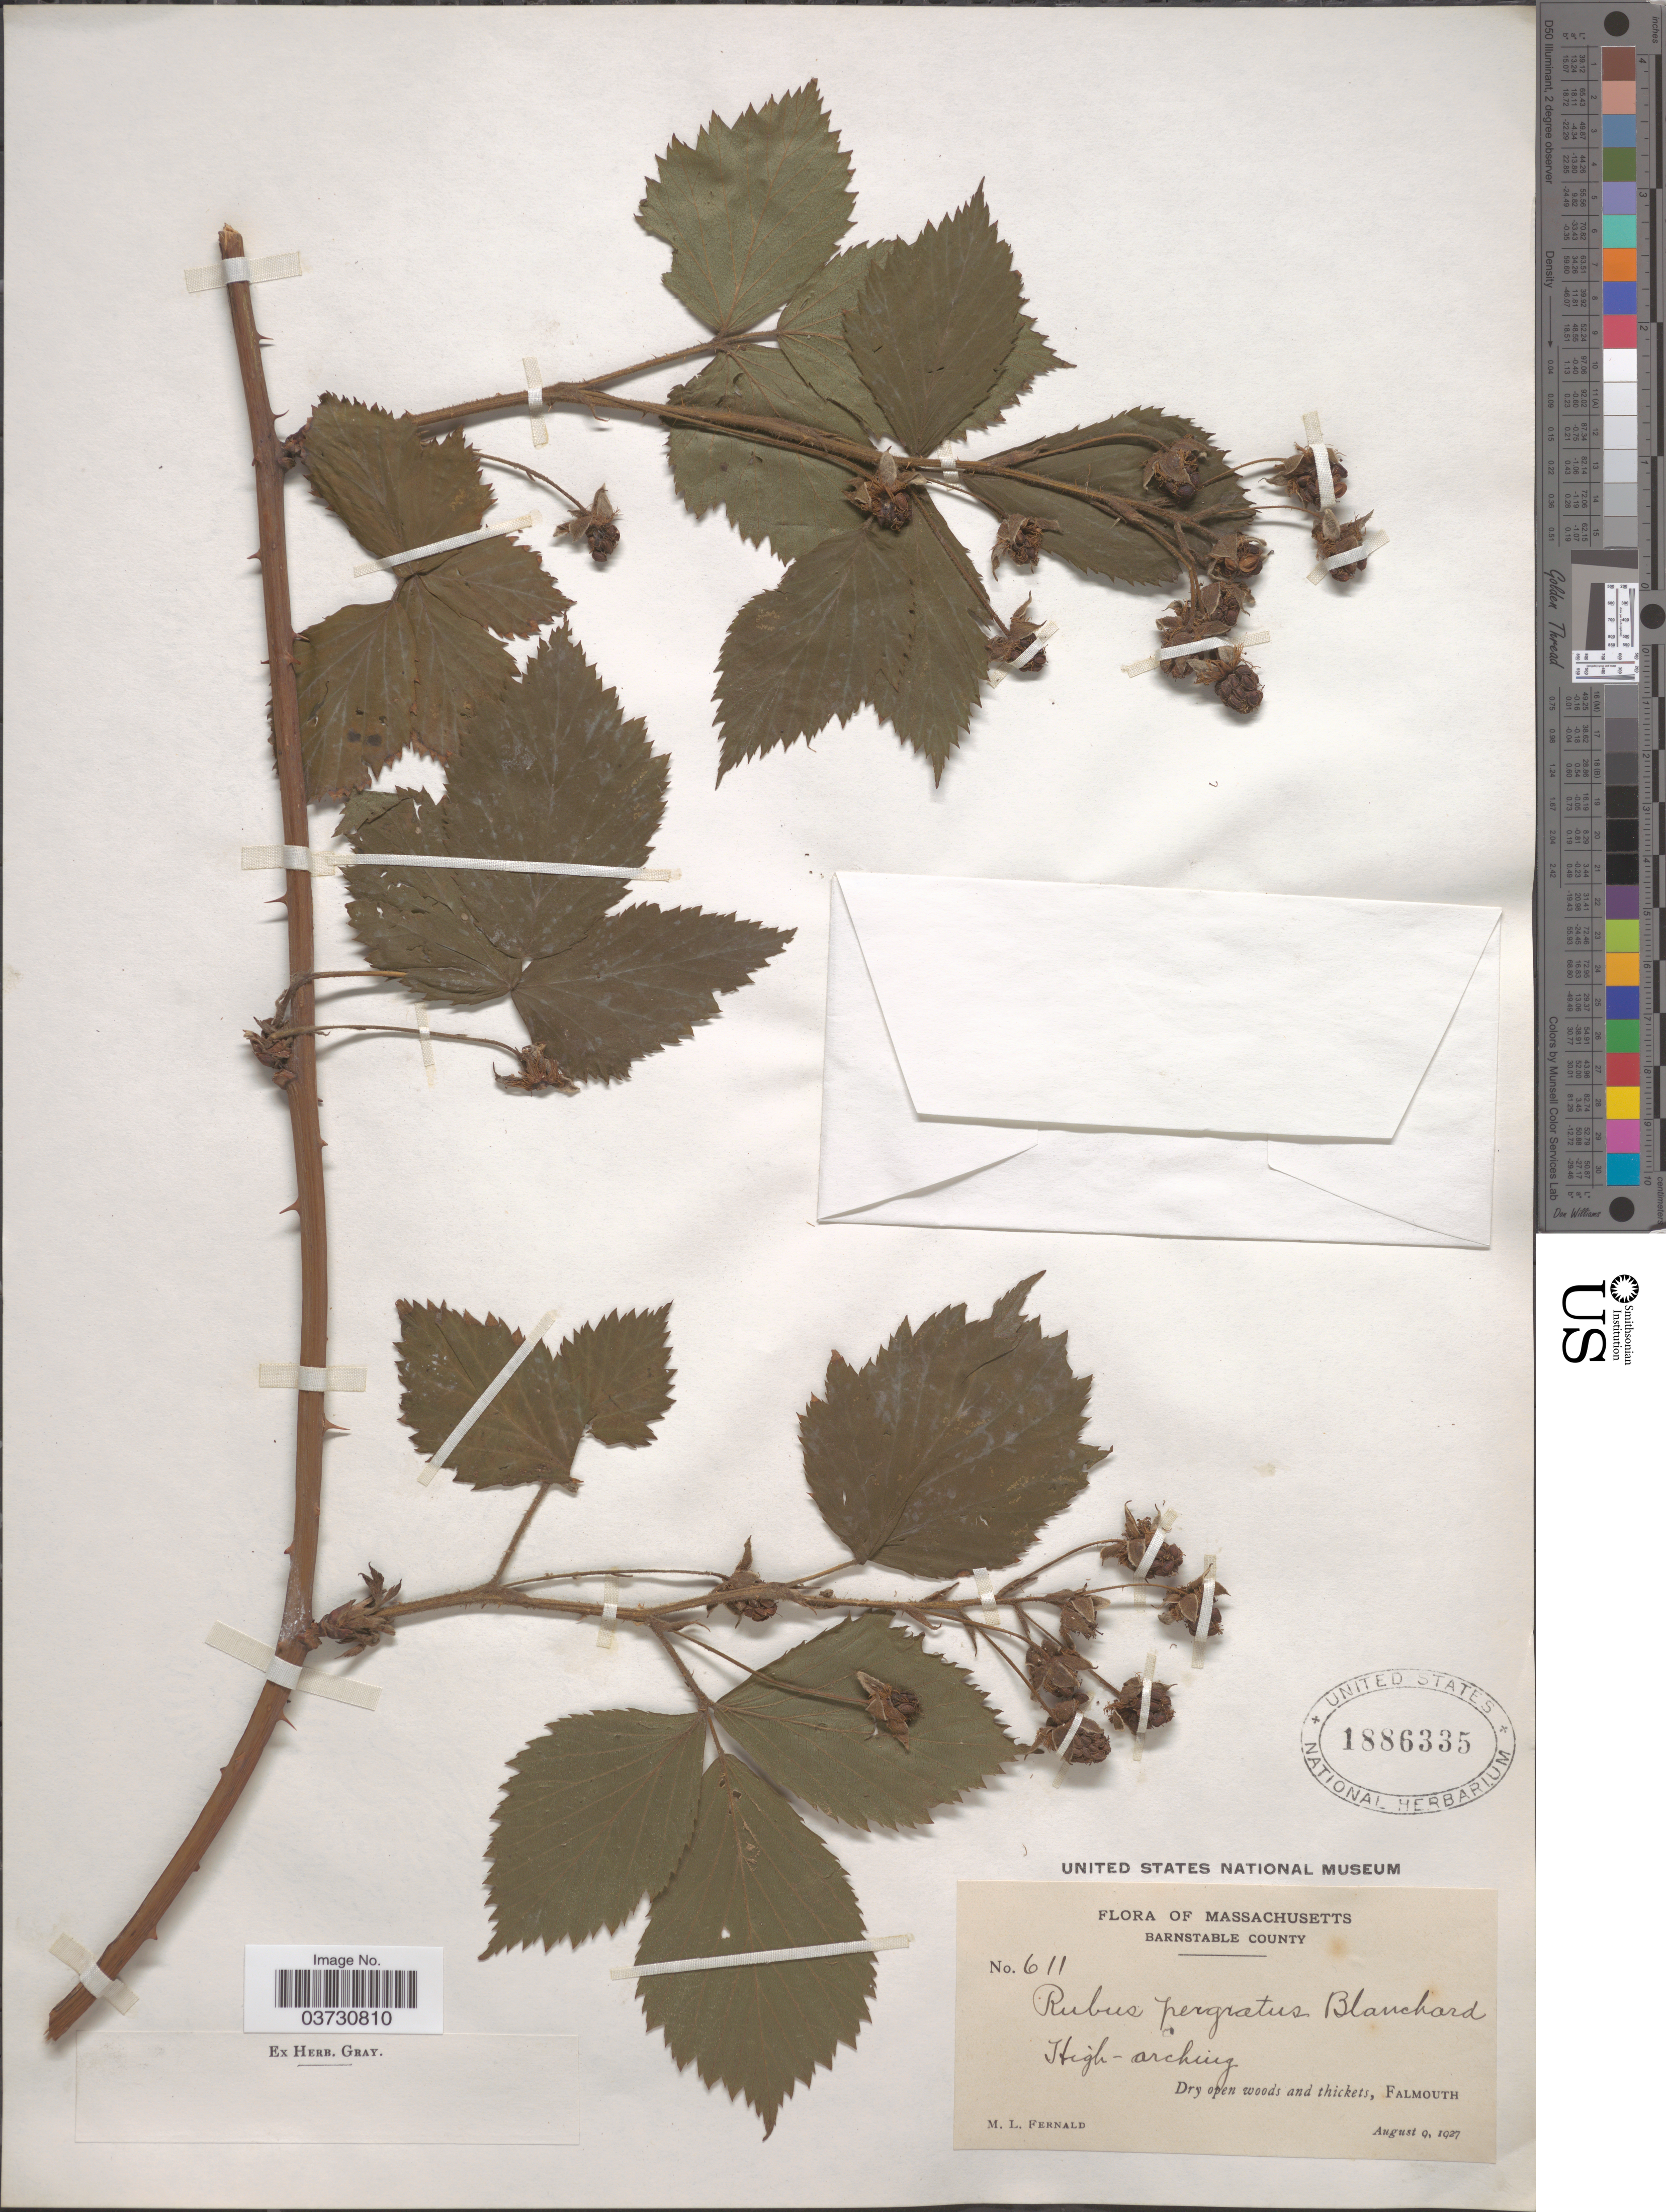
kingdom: Plantae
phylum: Tracheophyta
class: Magnoliopsida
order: Rosales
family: Rosaceae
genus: Rubus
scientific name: Rubus pergratus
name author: Blanch.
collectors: M. L. Fernald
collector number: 611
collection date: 1927-08-09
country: United States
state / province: Massachusetts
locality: Barnstable County. Falmouth.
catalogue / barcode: US 1886335